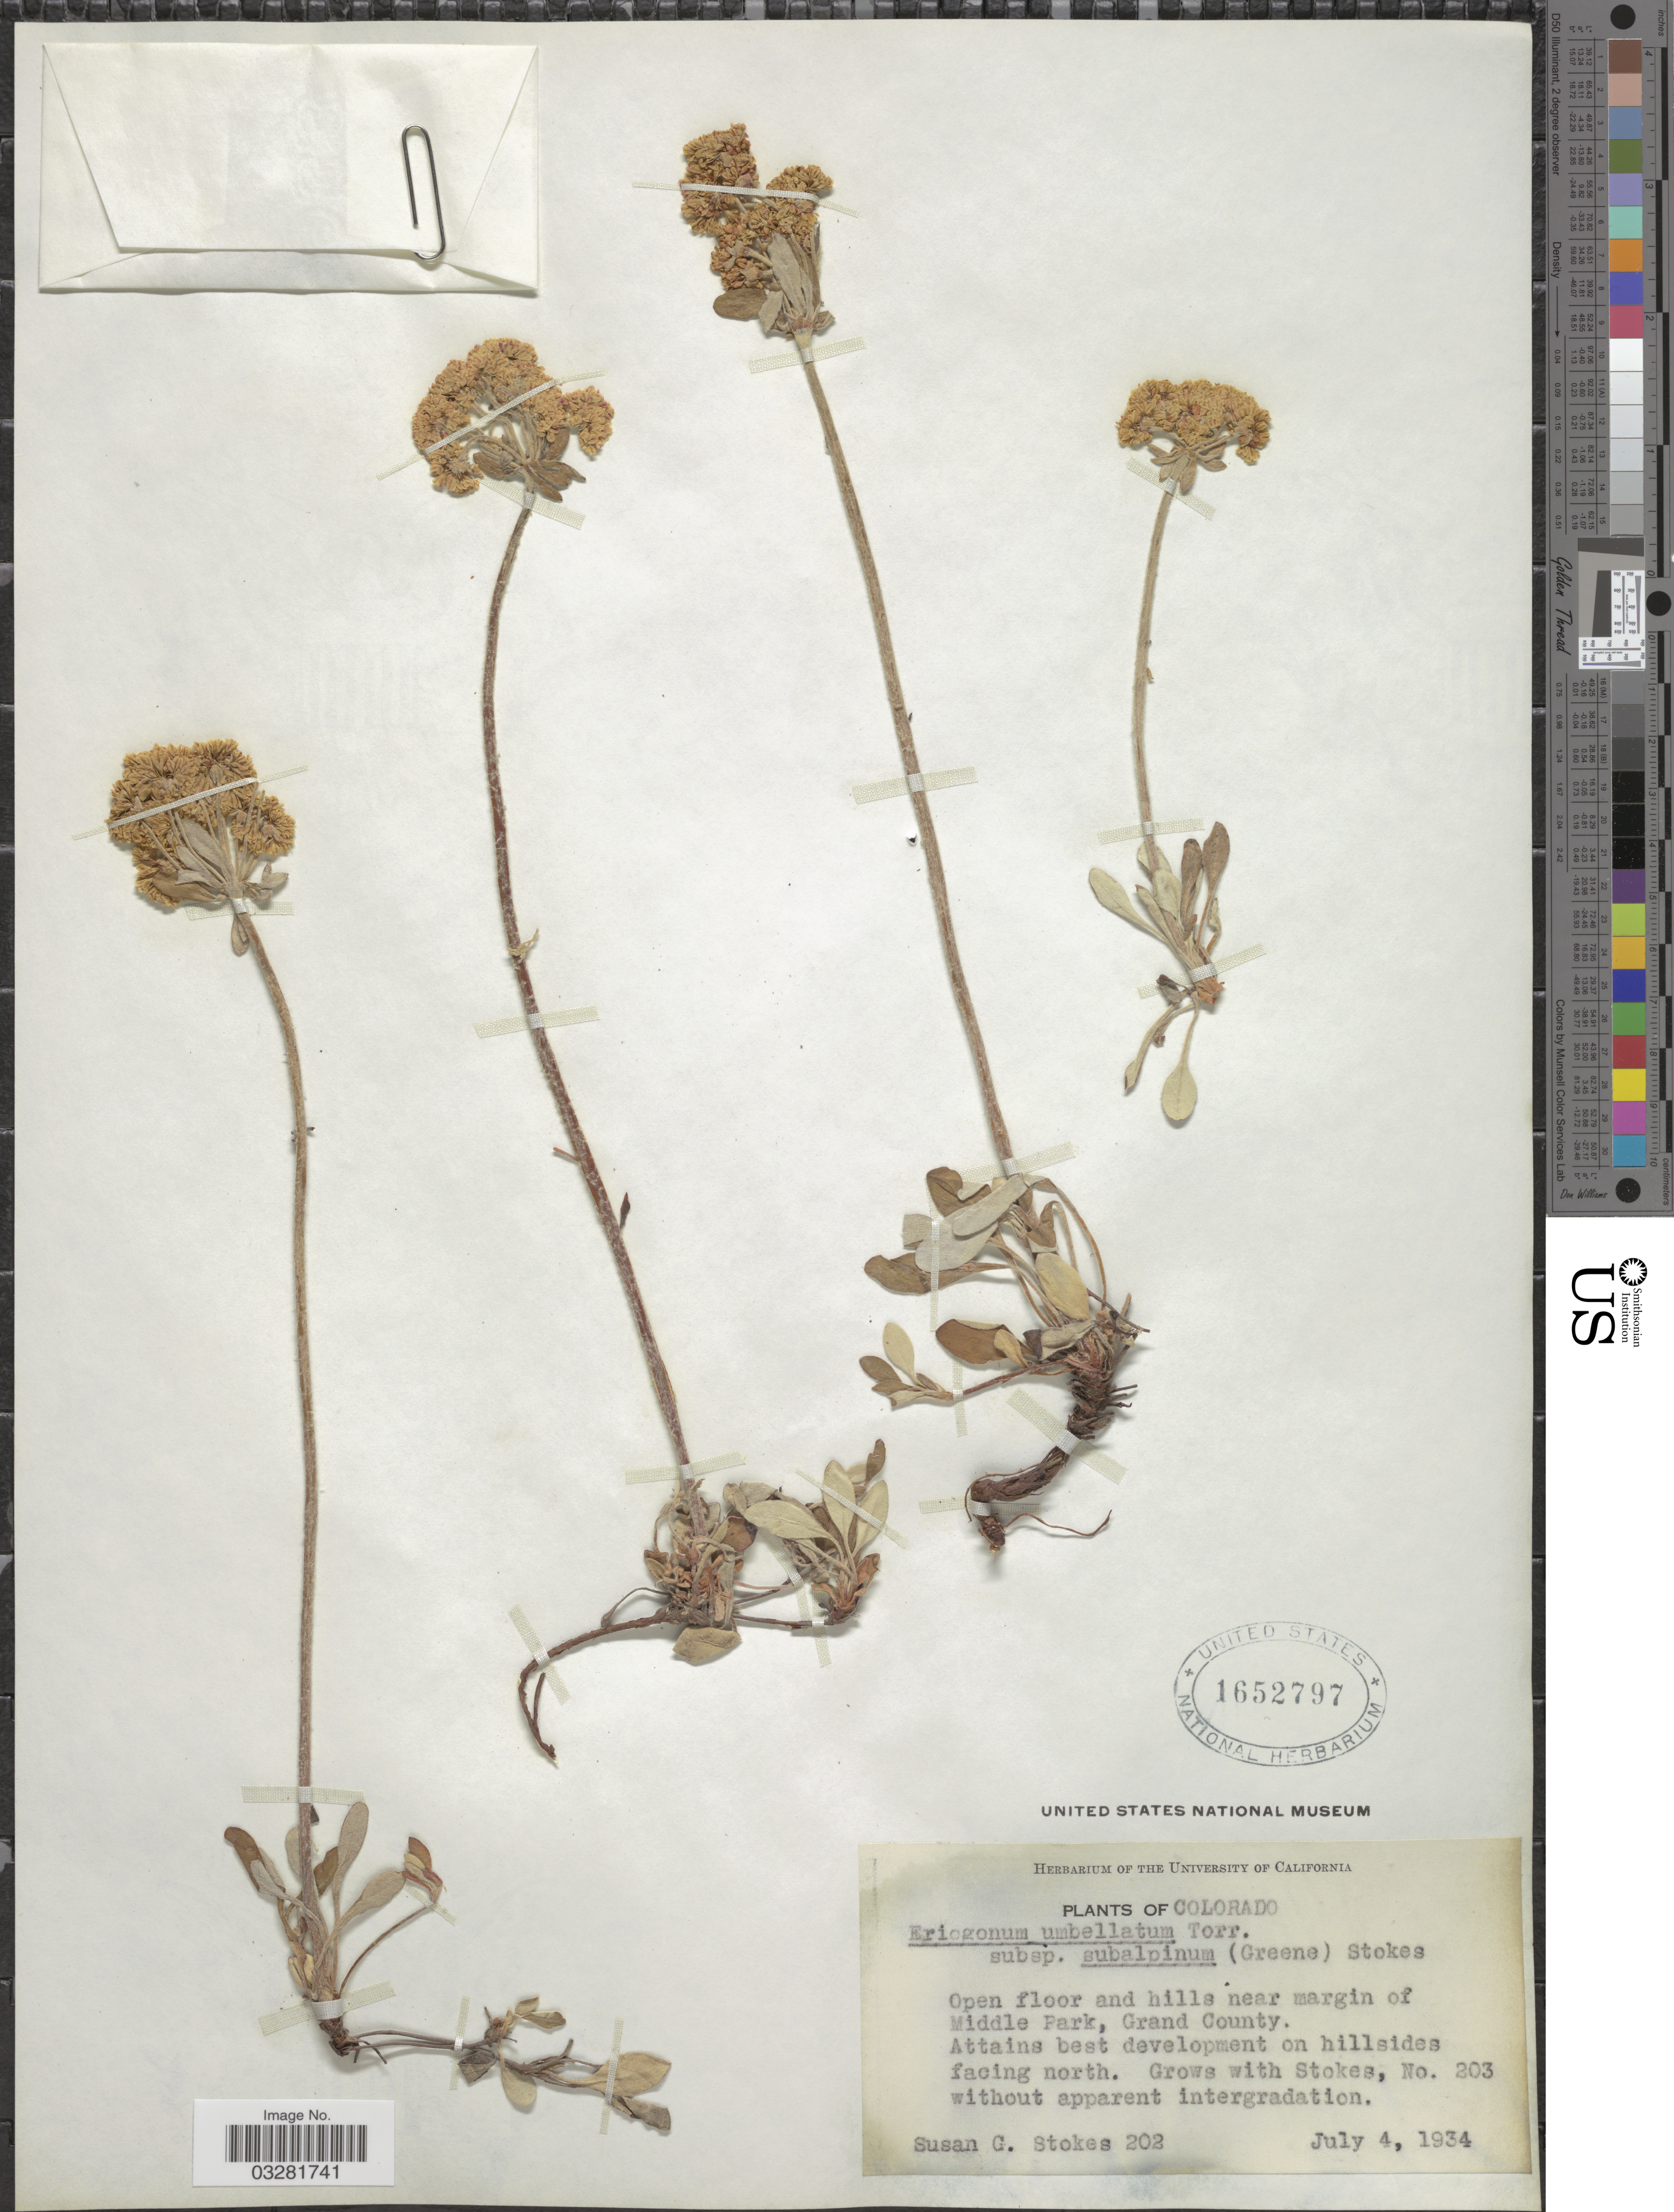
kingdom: Plantae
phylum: Tracheophyta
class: Magnoliopsida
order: Caryophyllales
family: Polygonaceae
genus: Eriogonum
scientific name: Eriogonum umbellatum var. subalpinum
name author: M.E. Jones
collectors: S. G. Stokes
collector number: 202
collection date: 1934-07-04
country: United States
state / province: Colorado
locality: Open floor and hills near margin of Middle Park, Grand County.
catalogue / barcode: US 1652797